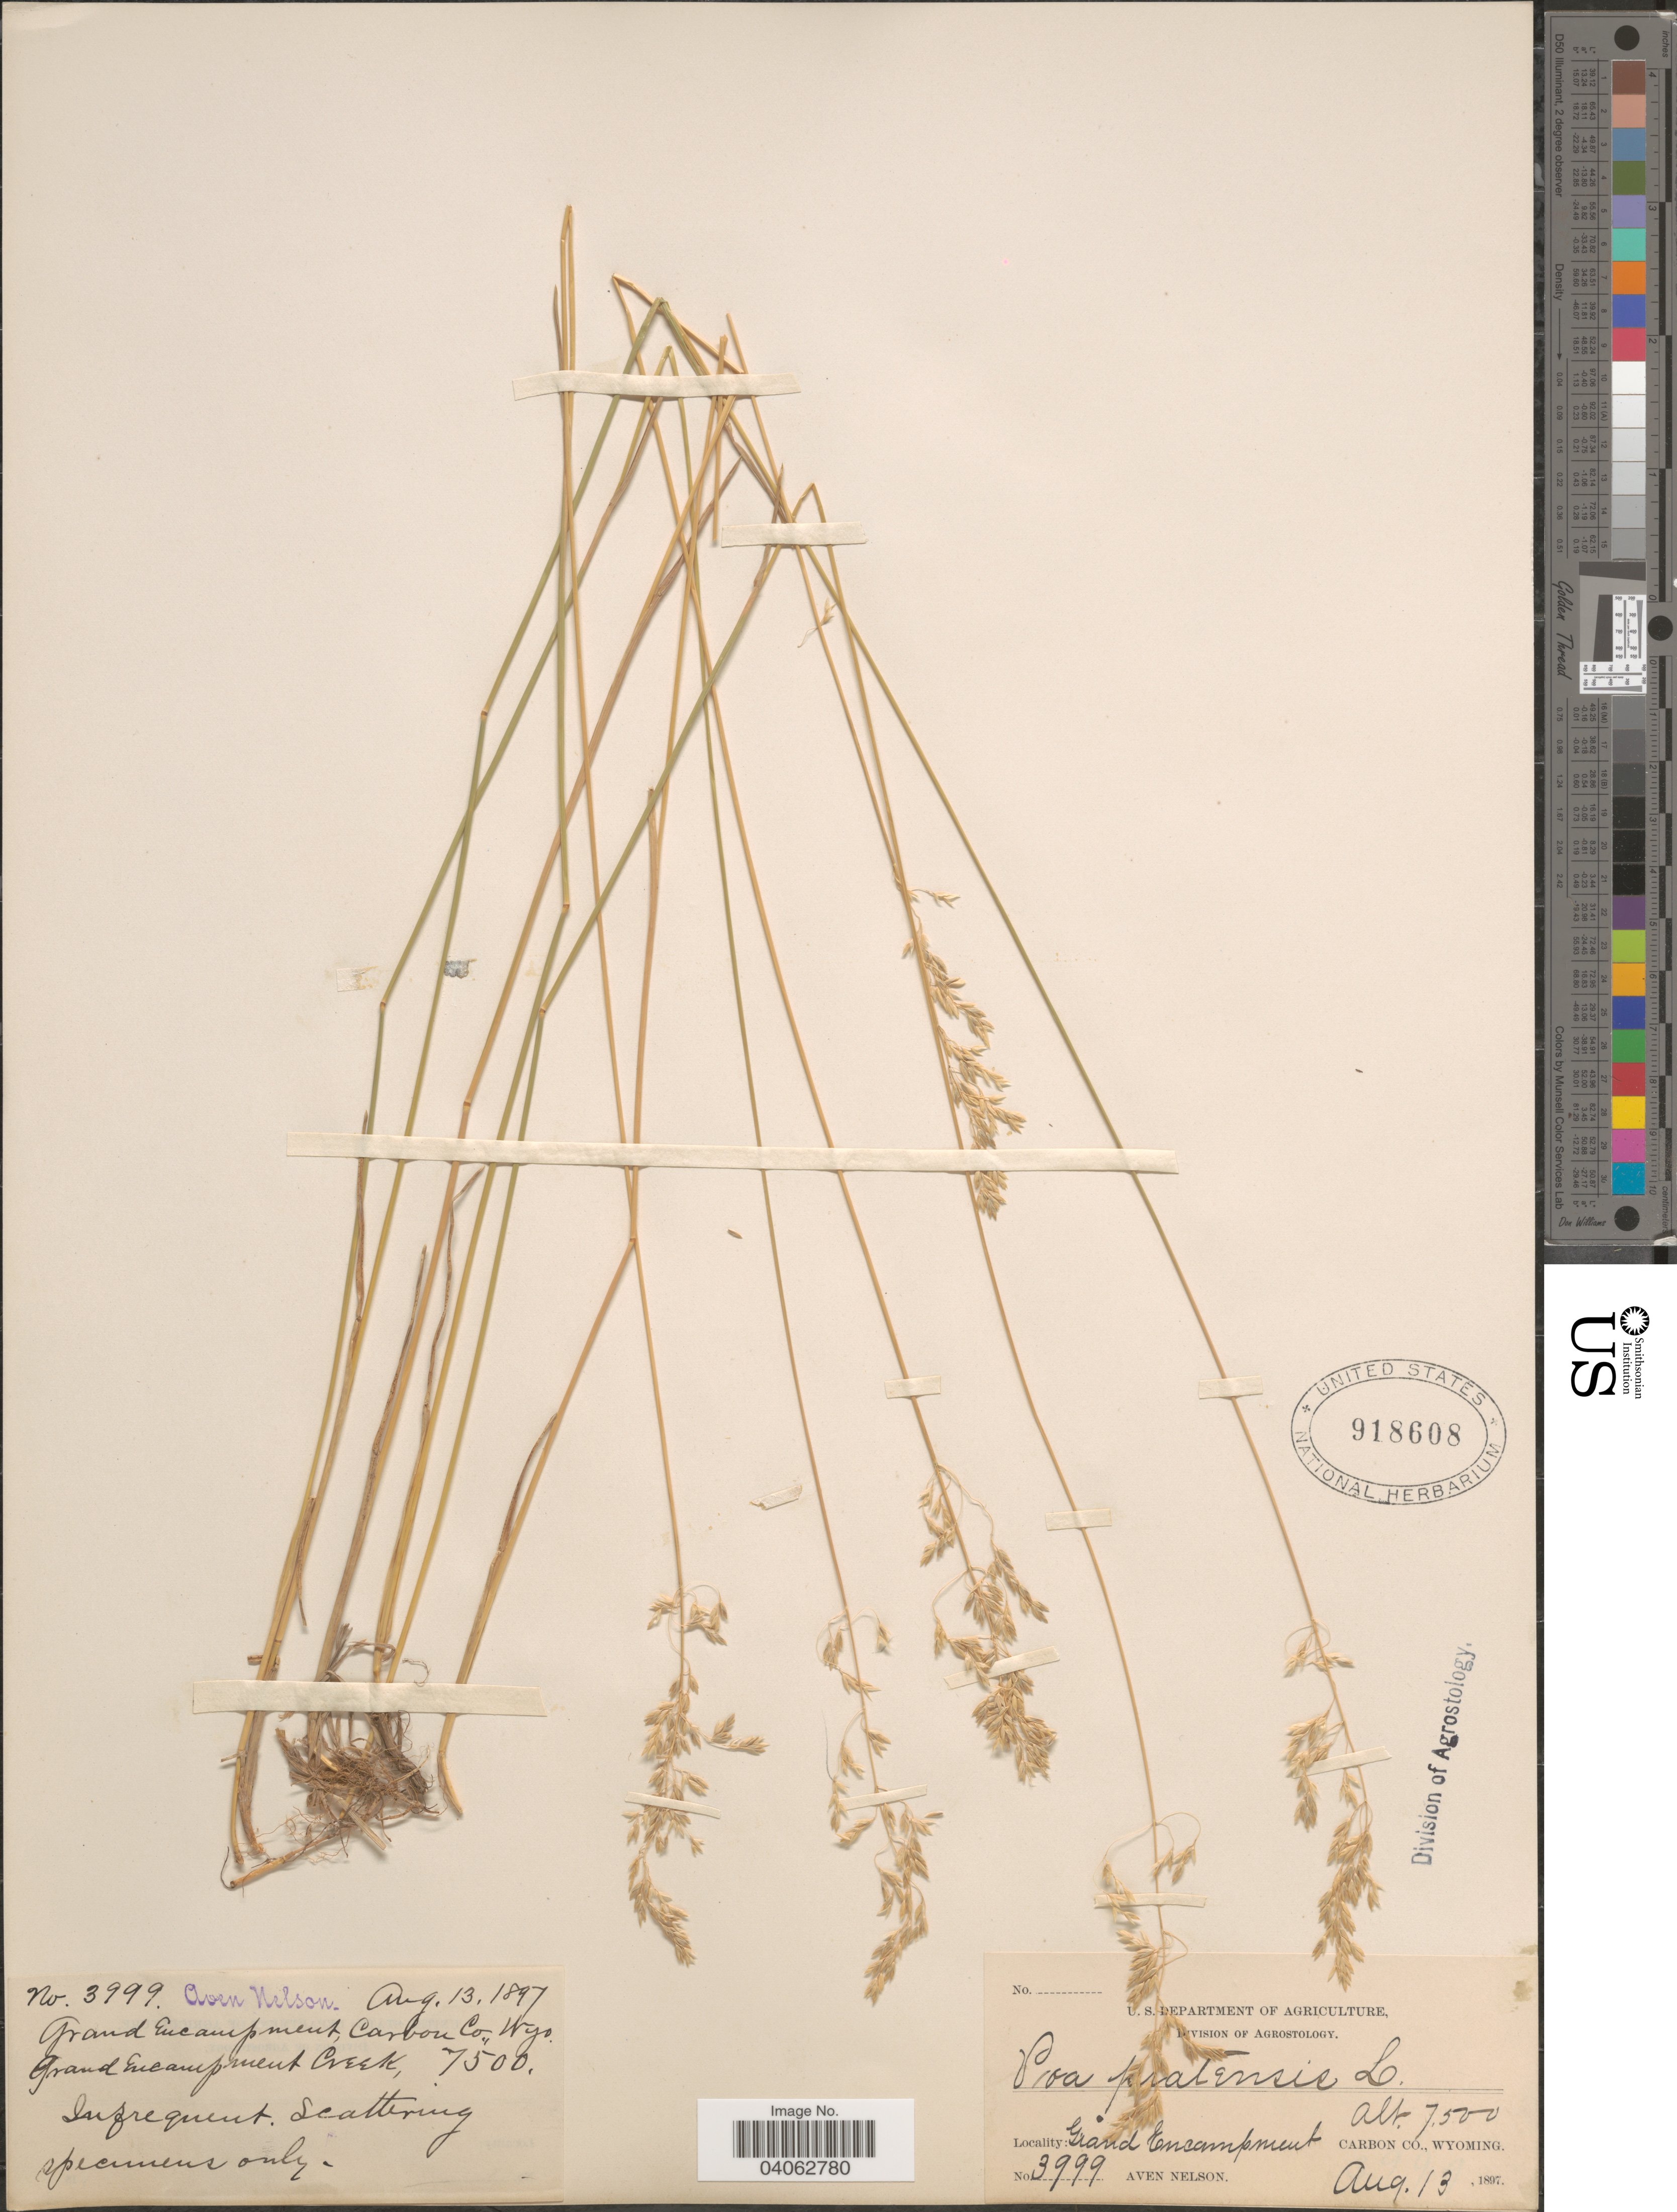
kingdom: Plantae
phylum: Tracheophyta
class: Liliopsida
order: Poales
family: Poaceae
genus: Poa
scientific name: Poa pratensis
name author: L.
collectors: A. Nelson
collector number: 3999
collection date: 1897-08-13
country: United States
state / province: Wyoming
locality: Grand Encampment, Carbon Co. Grand Encampment Creek.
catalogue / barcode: US 918608